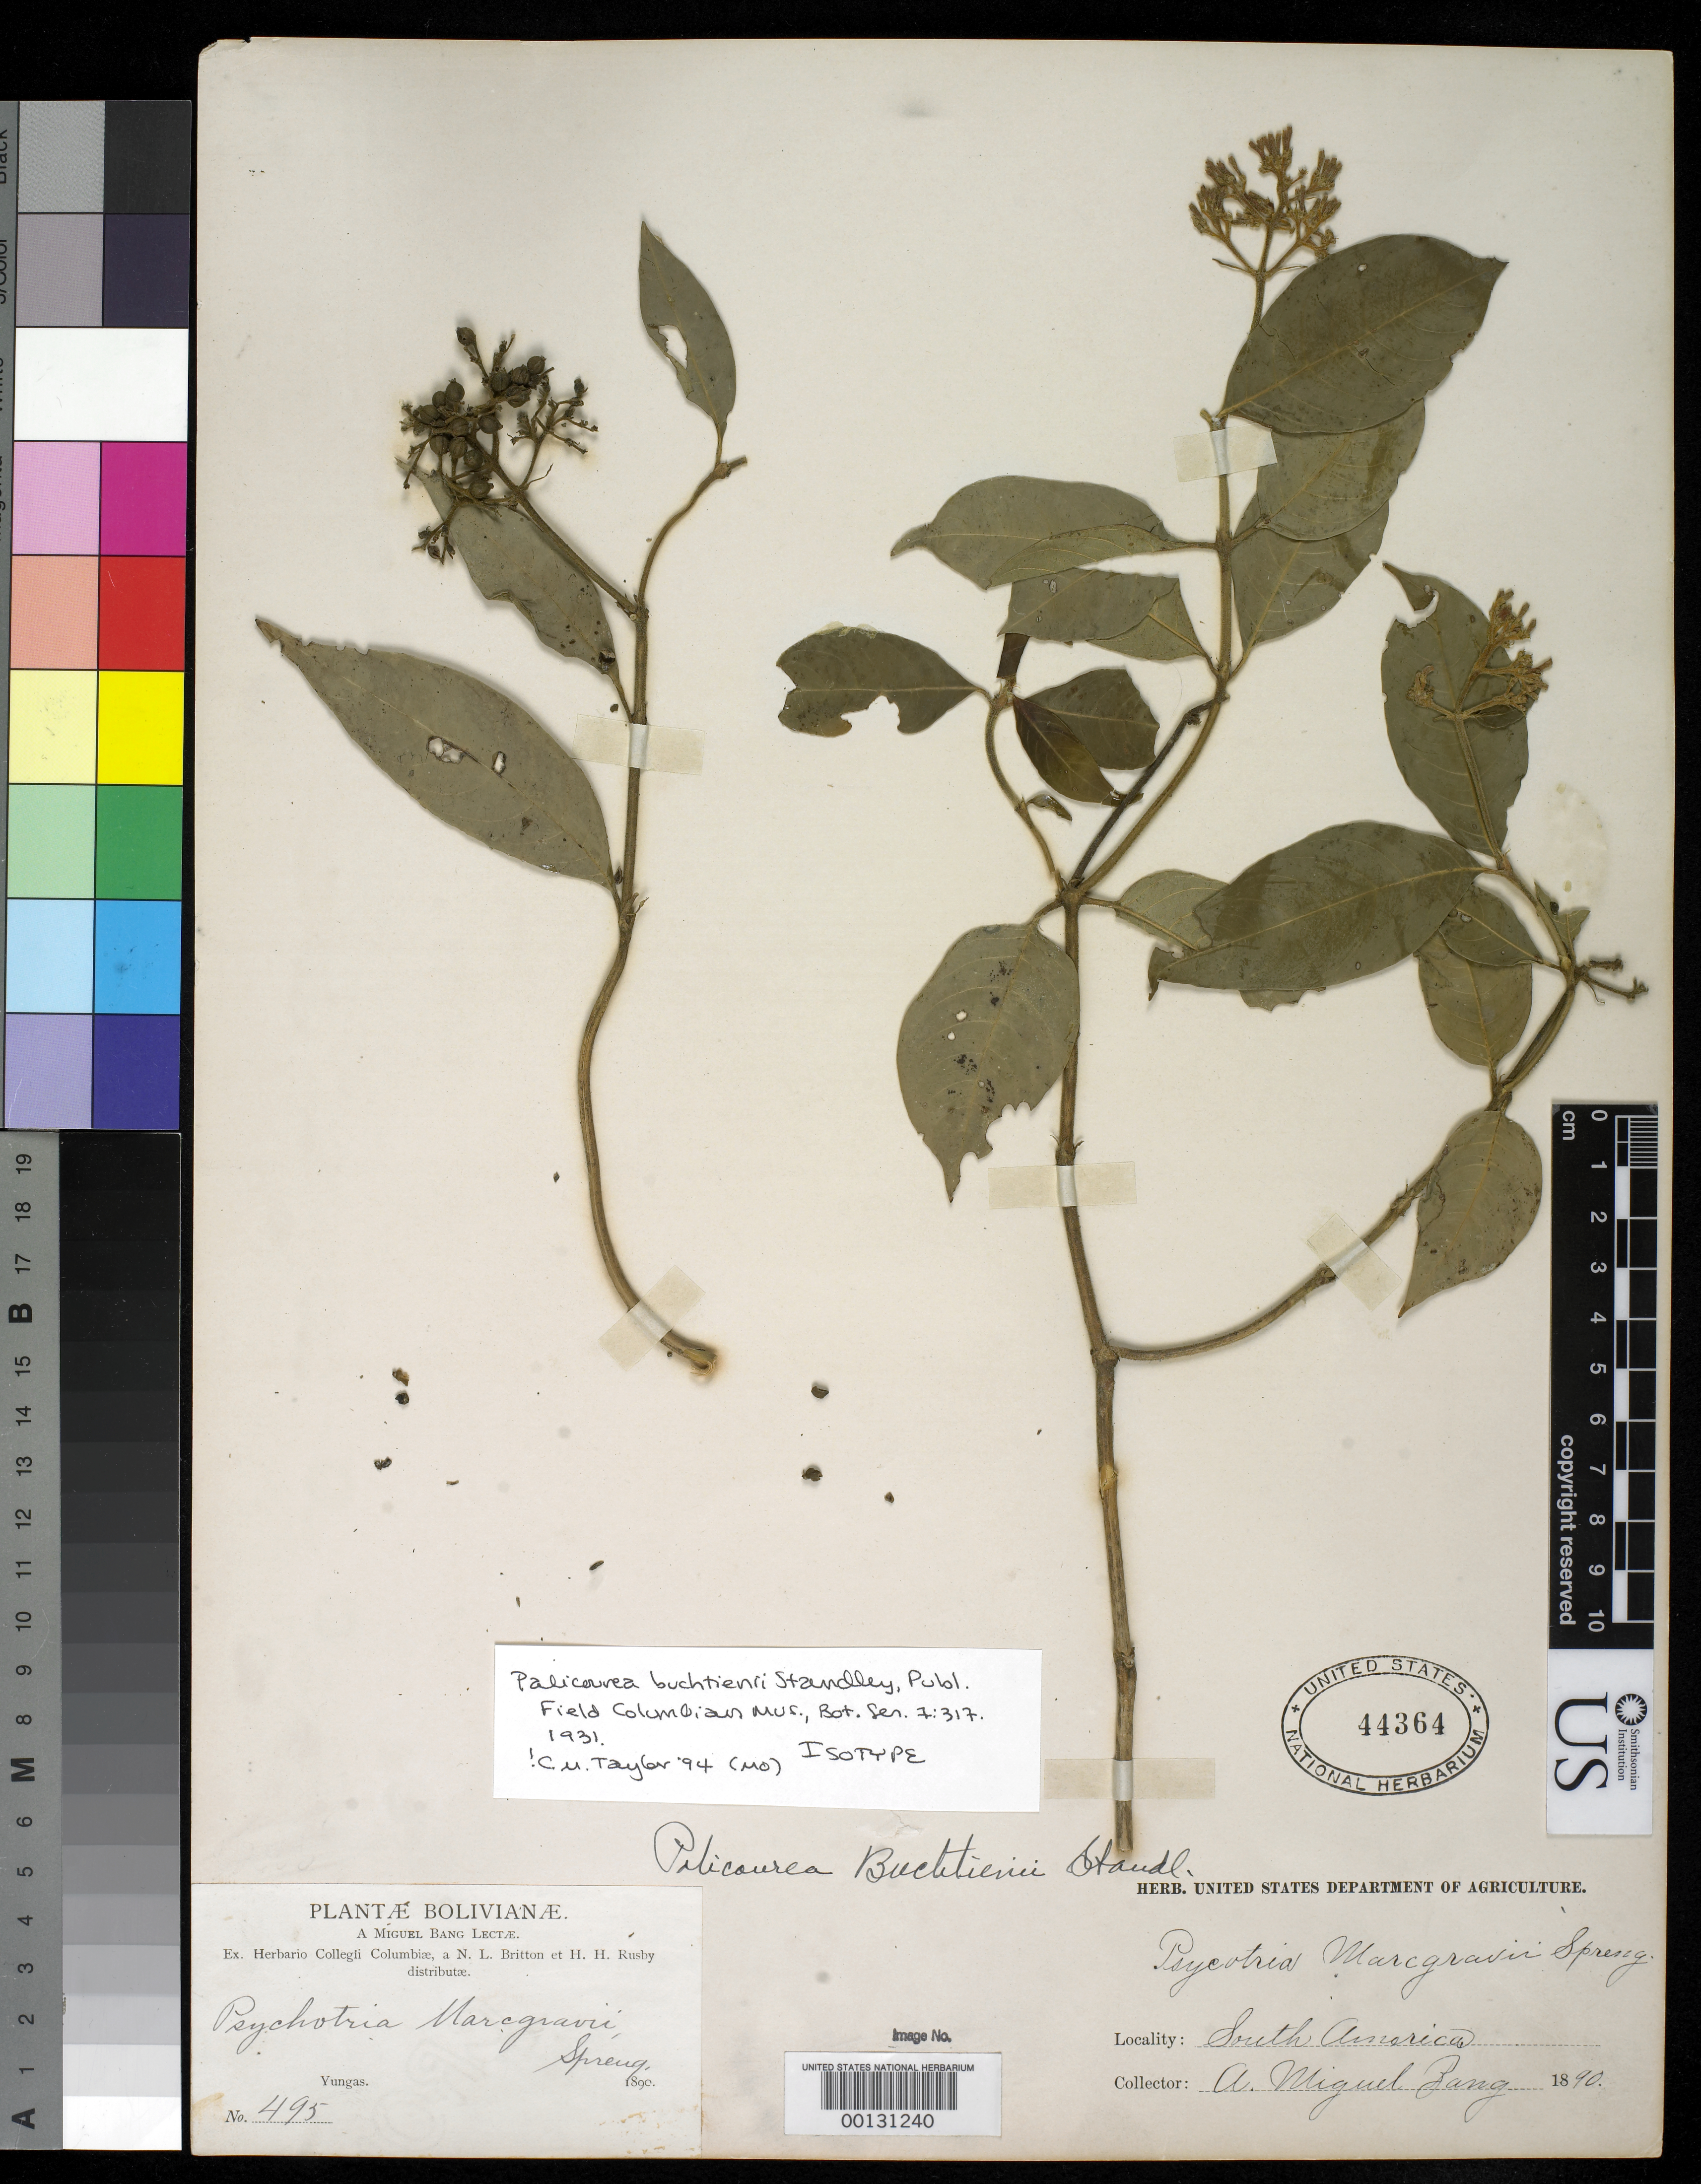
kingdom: Plantae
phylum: Tracheophyta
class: Magnoliopsida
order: Gentianales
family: Rubiaceae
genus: Palicourea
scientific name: Palicourea buchtienii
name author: Standl.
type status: Isotype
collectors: M. Bang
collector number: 495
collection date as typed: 1890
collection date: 1890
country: Bolivia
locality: Yungas.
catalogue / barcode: US 44364